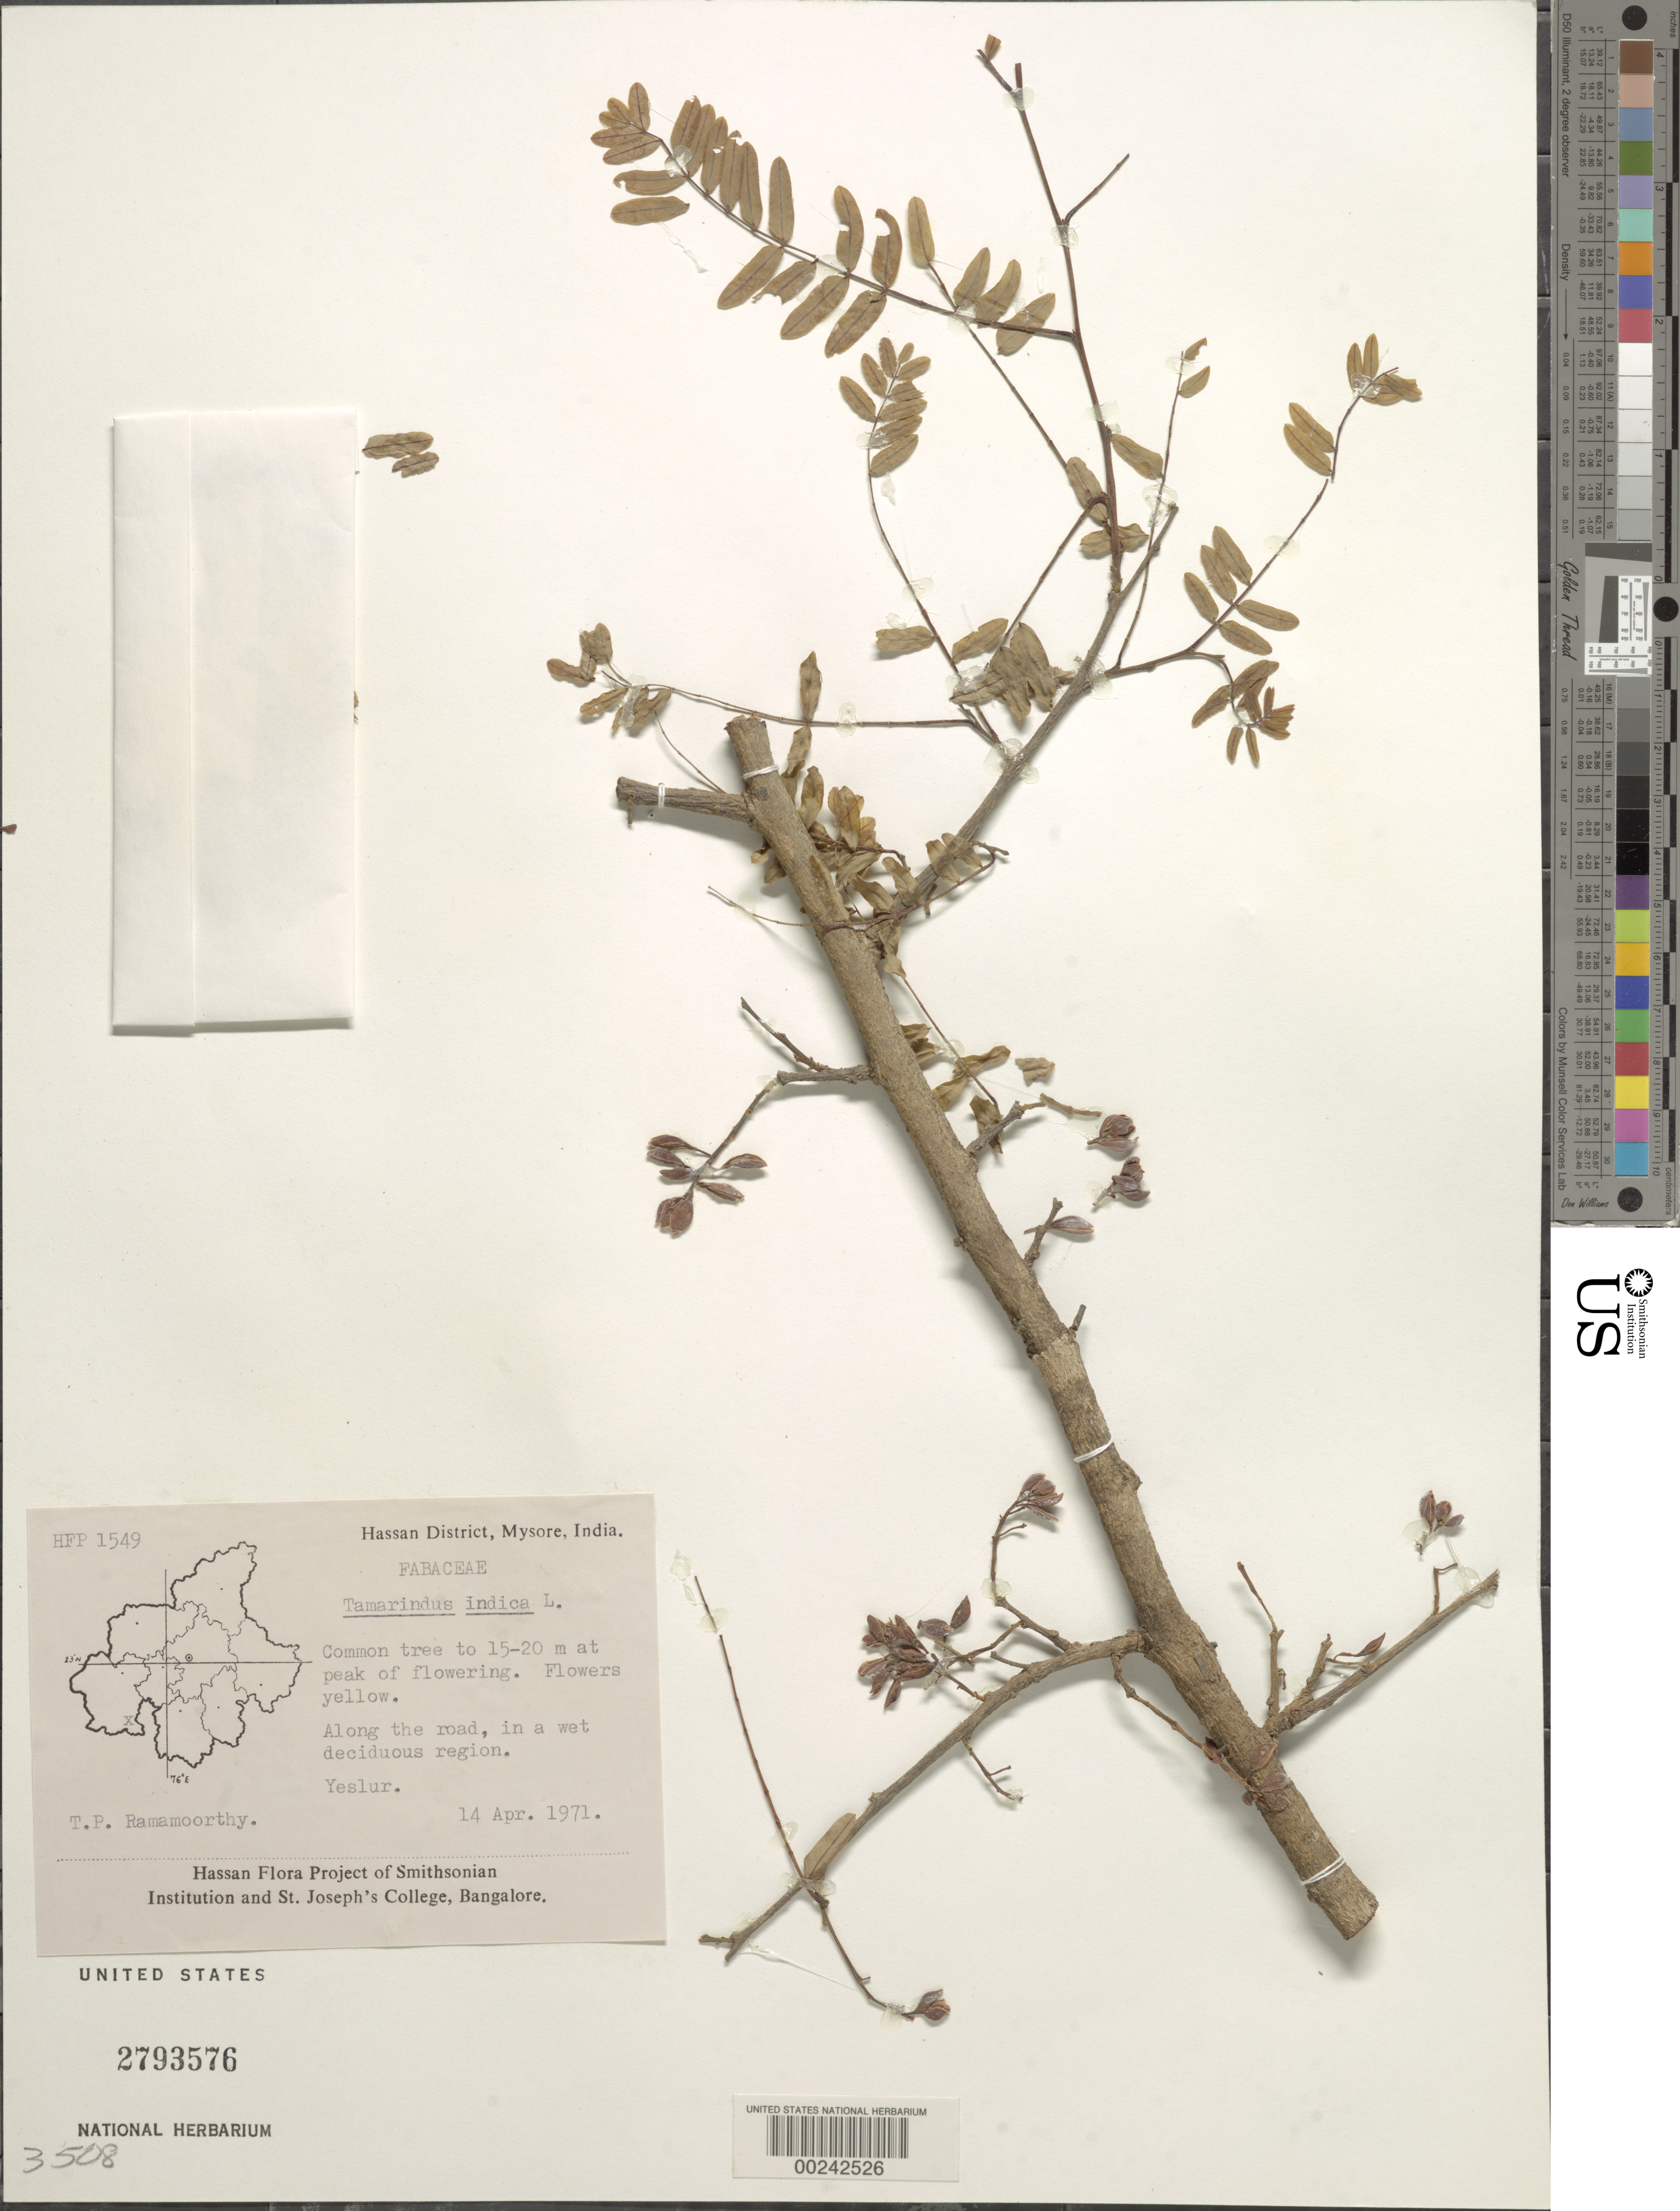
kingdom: Plantae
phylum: Tracheophyta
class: Magnoliopsida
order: Fabales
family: Fabaceae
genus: Tamarindus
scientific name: Tamarindus indica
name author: L.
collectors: T. P. Ramamoorthy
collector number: Hfp1549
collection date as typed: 14 Apr 1971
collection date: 1971-04-14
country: India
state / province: Karnataka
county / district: Hassan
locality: Yeslur, mysore state [mysore state = karnataka.]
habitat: Along road, in a wet deciduous region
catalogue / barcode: US 2793576